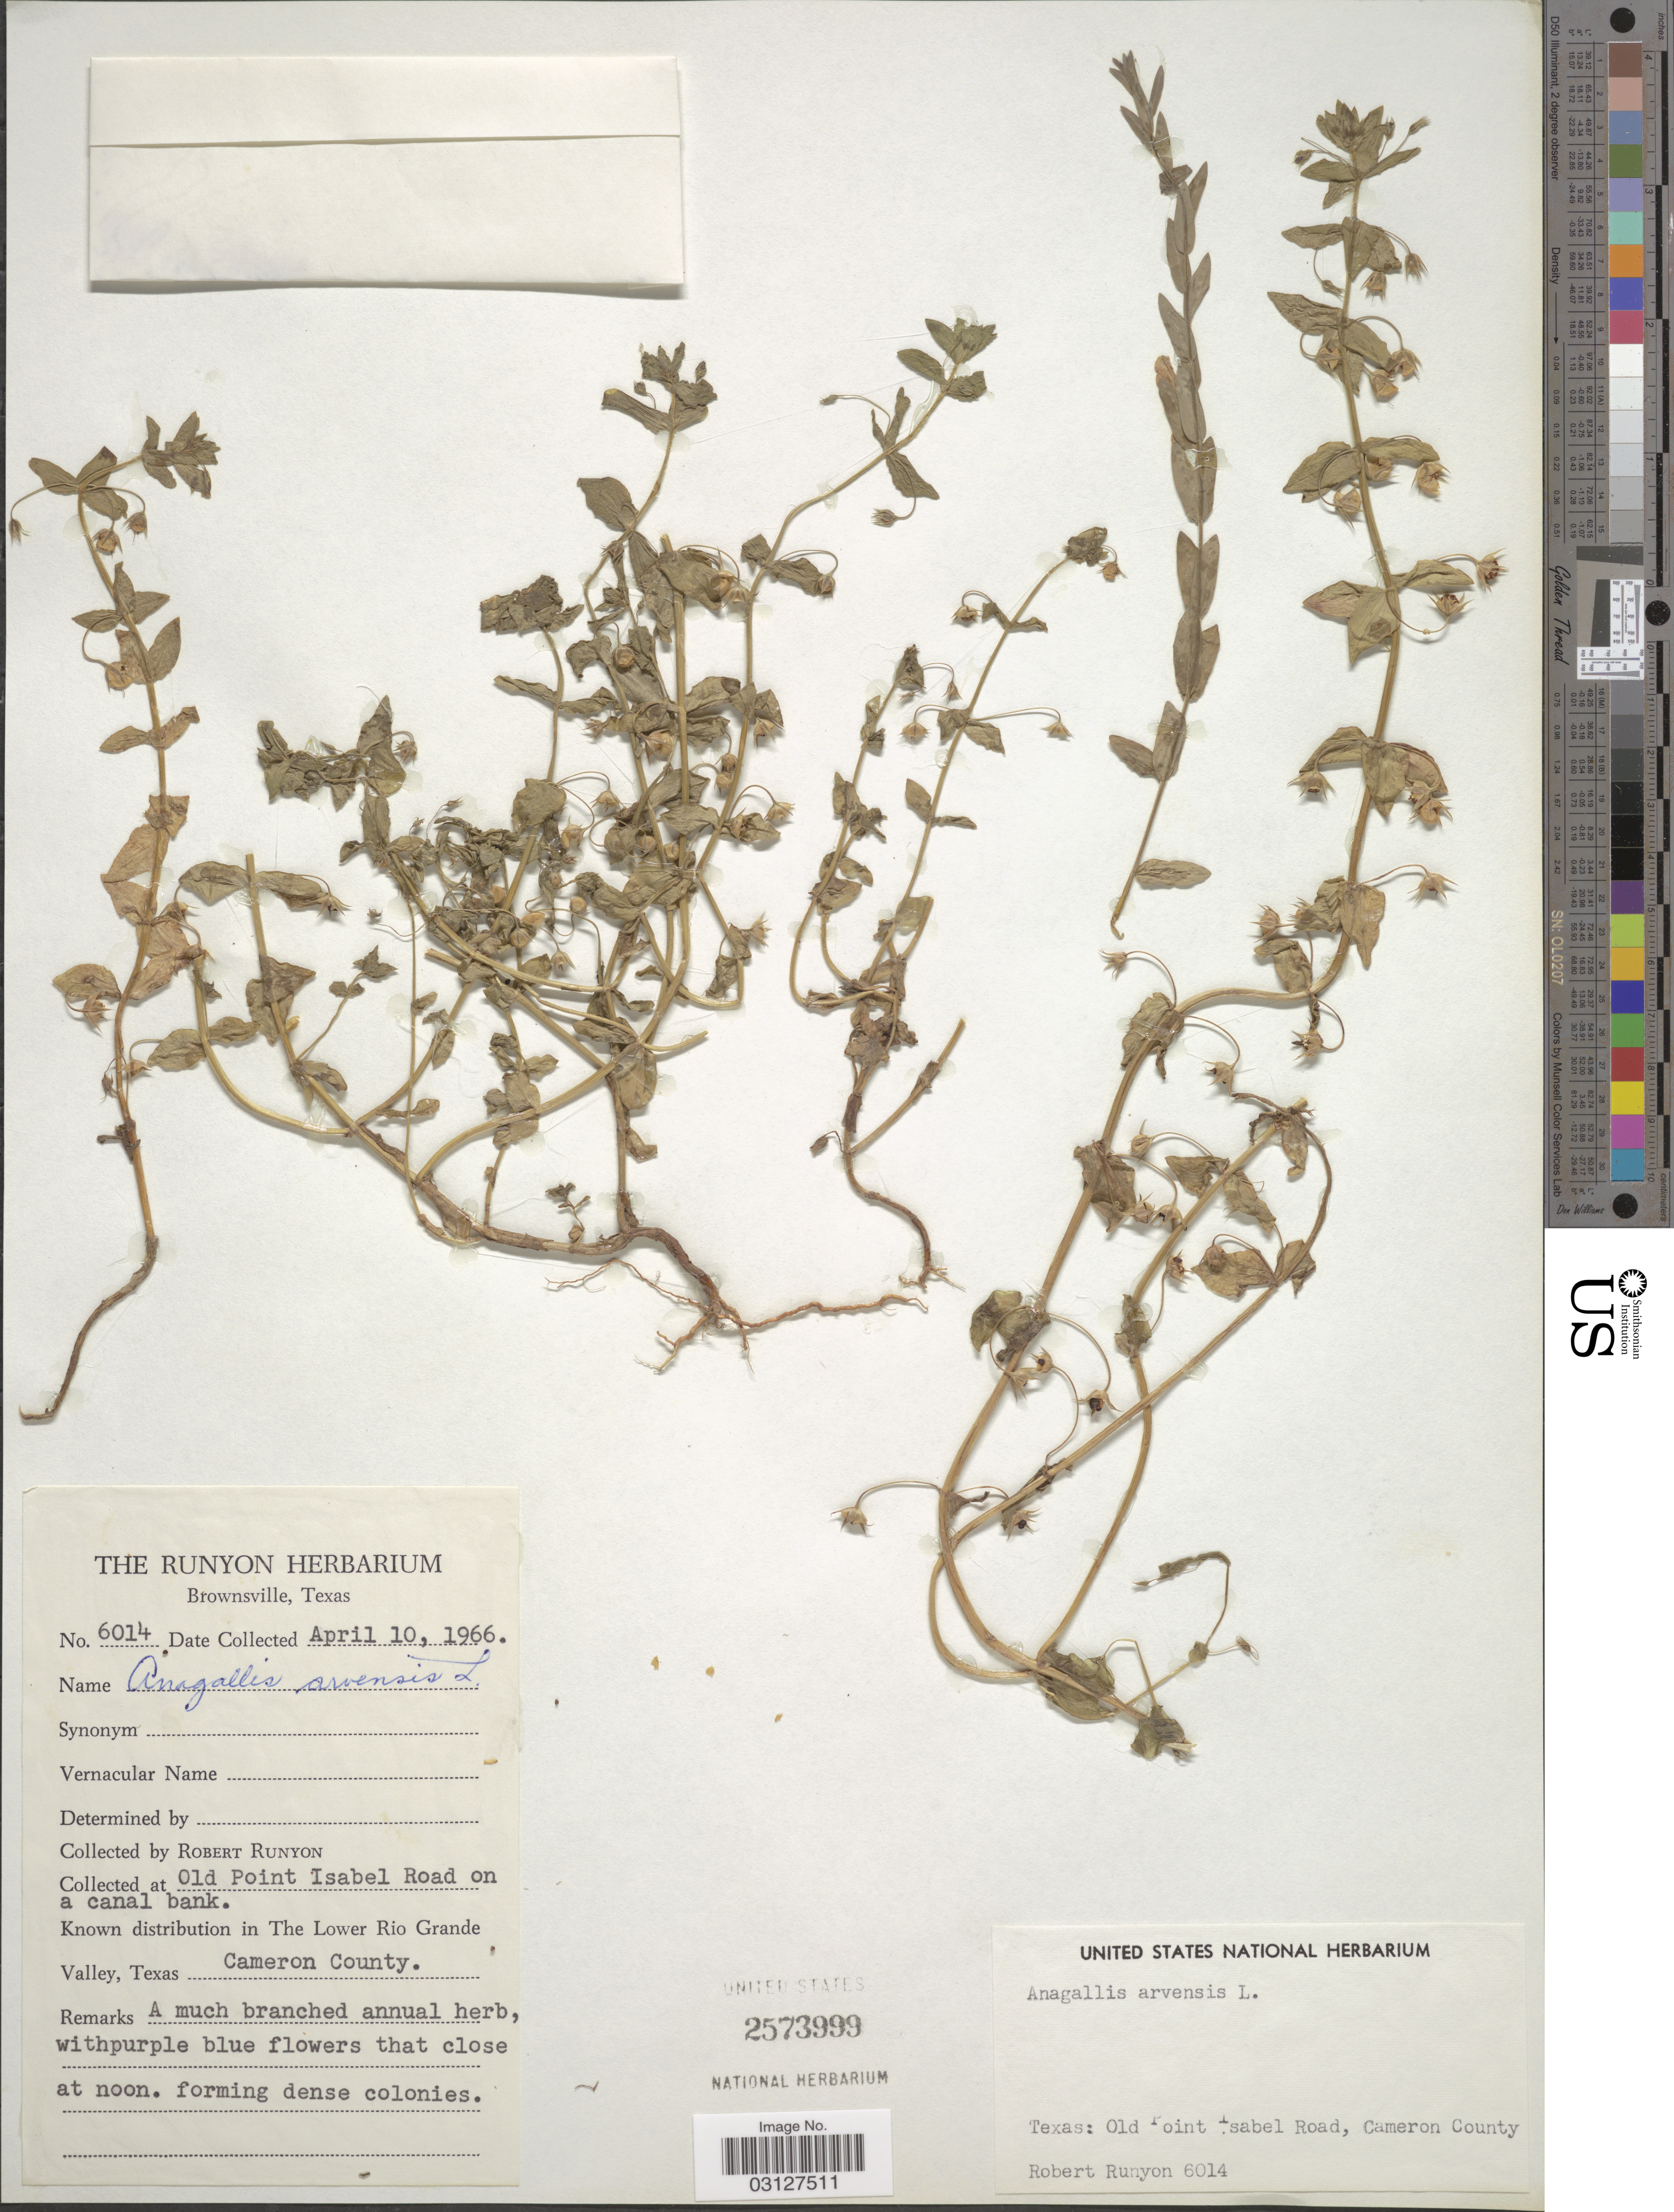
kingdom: Plantae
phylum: Tracheophyta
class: Magnoliopsida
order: Ericales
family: Primulaceae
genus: Anagallis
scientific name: Anagallis arvensis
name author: L.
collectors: R. Runyon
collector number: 6014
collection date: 1966-04-10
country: United States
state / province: Texas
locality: Old Point Isabel Road on a canal bank. The Lower Rio Grande Valley, Cameron County.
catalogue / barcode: US 2573999